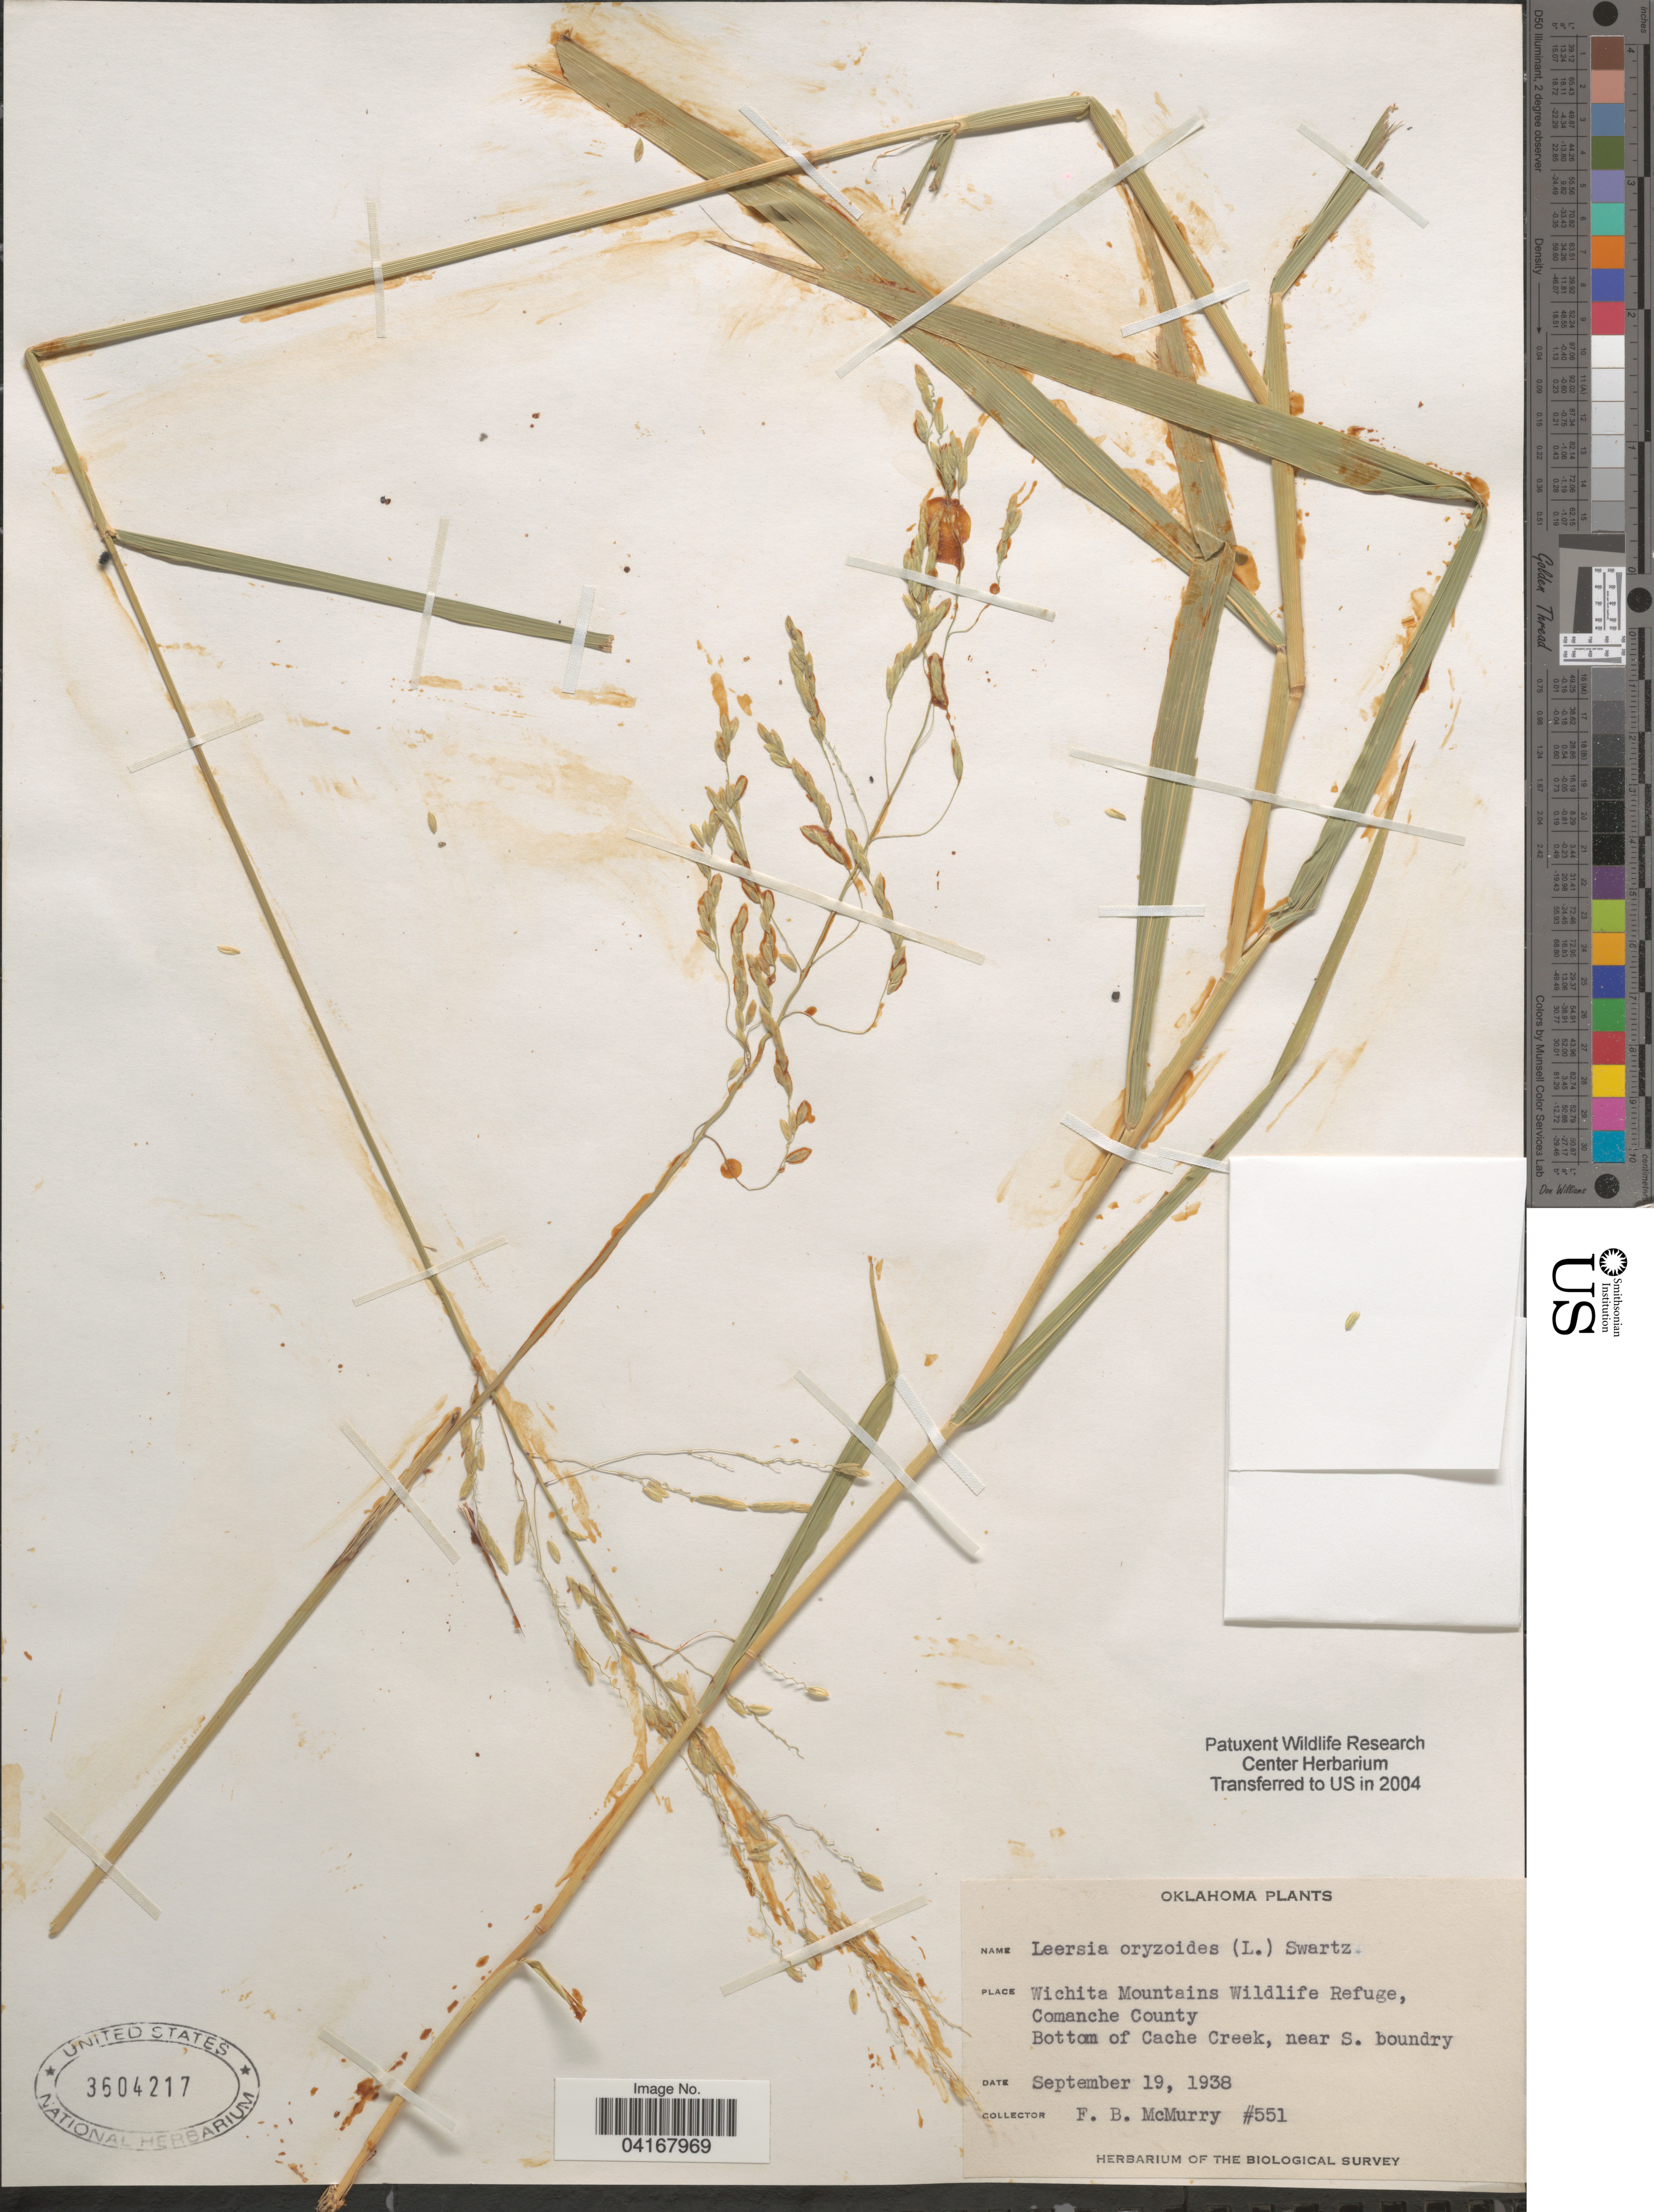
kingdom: Plantae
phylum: Tracheophyta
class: Liliopsida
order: Poales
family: Poaceae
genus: Leersia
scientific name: Leersia oryzoides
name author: (L.) Sw.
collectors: F. B. McMurry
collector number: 551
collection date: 1938-09-19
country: United States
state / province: Oklahoma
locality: The Biological Survey. Wichita Mountains Wildlife Refuge, Comanche County. Bottom of Cache Creek, near S. boundary.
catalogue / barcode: US 3604217